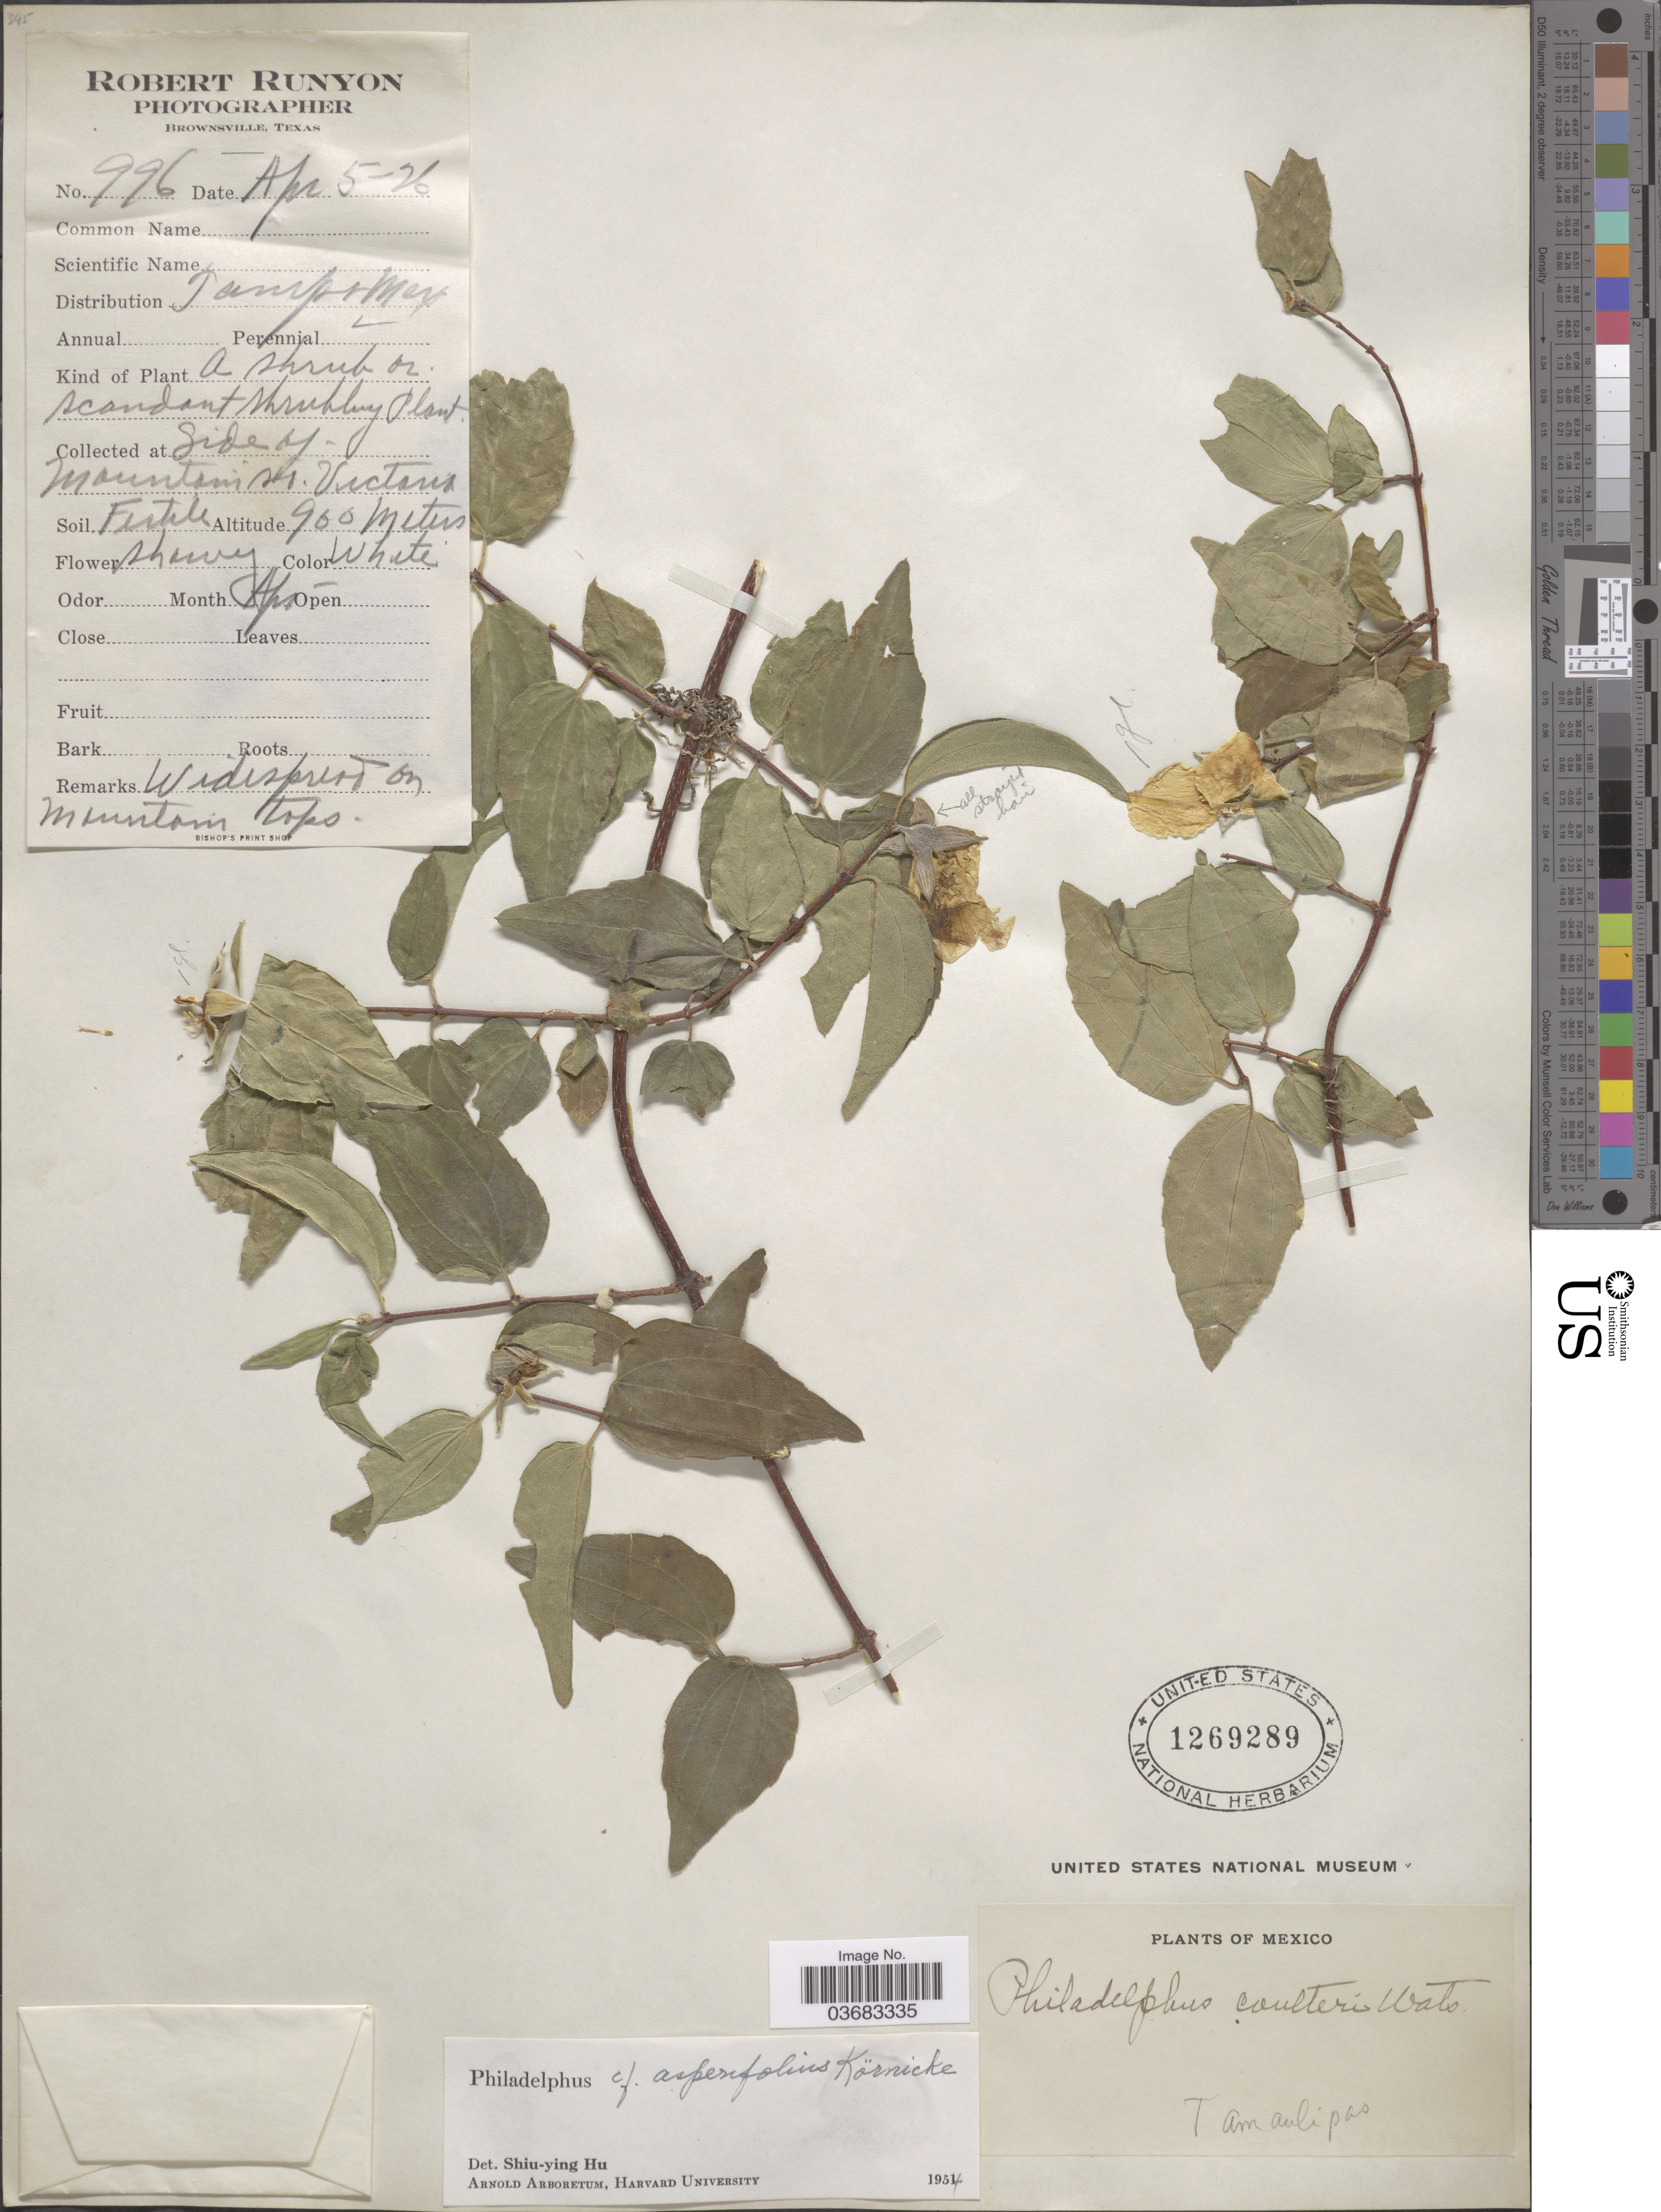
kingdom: Plantae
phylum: Tracheophyta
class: Magnoliopsida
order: Cornales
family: Hydrangeaceae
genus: Philadelphus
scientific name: Philadelphus asperifolius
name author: Körn.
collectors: R. Runyon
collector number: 996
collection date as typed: Transcribed d/m/y: 5/4/26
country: Mexico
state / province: Tamaulipas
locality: Side of Mountain so. Victoria.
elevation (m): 900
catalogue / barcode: US 1269289